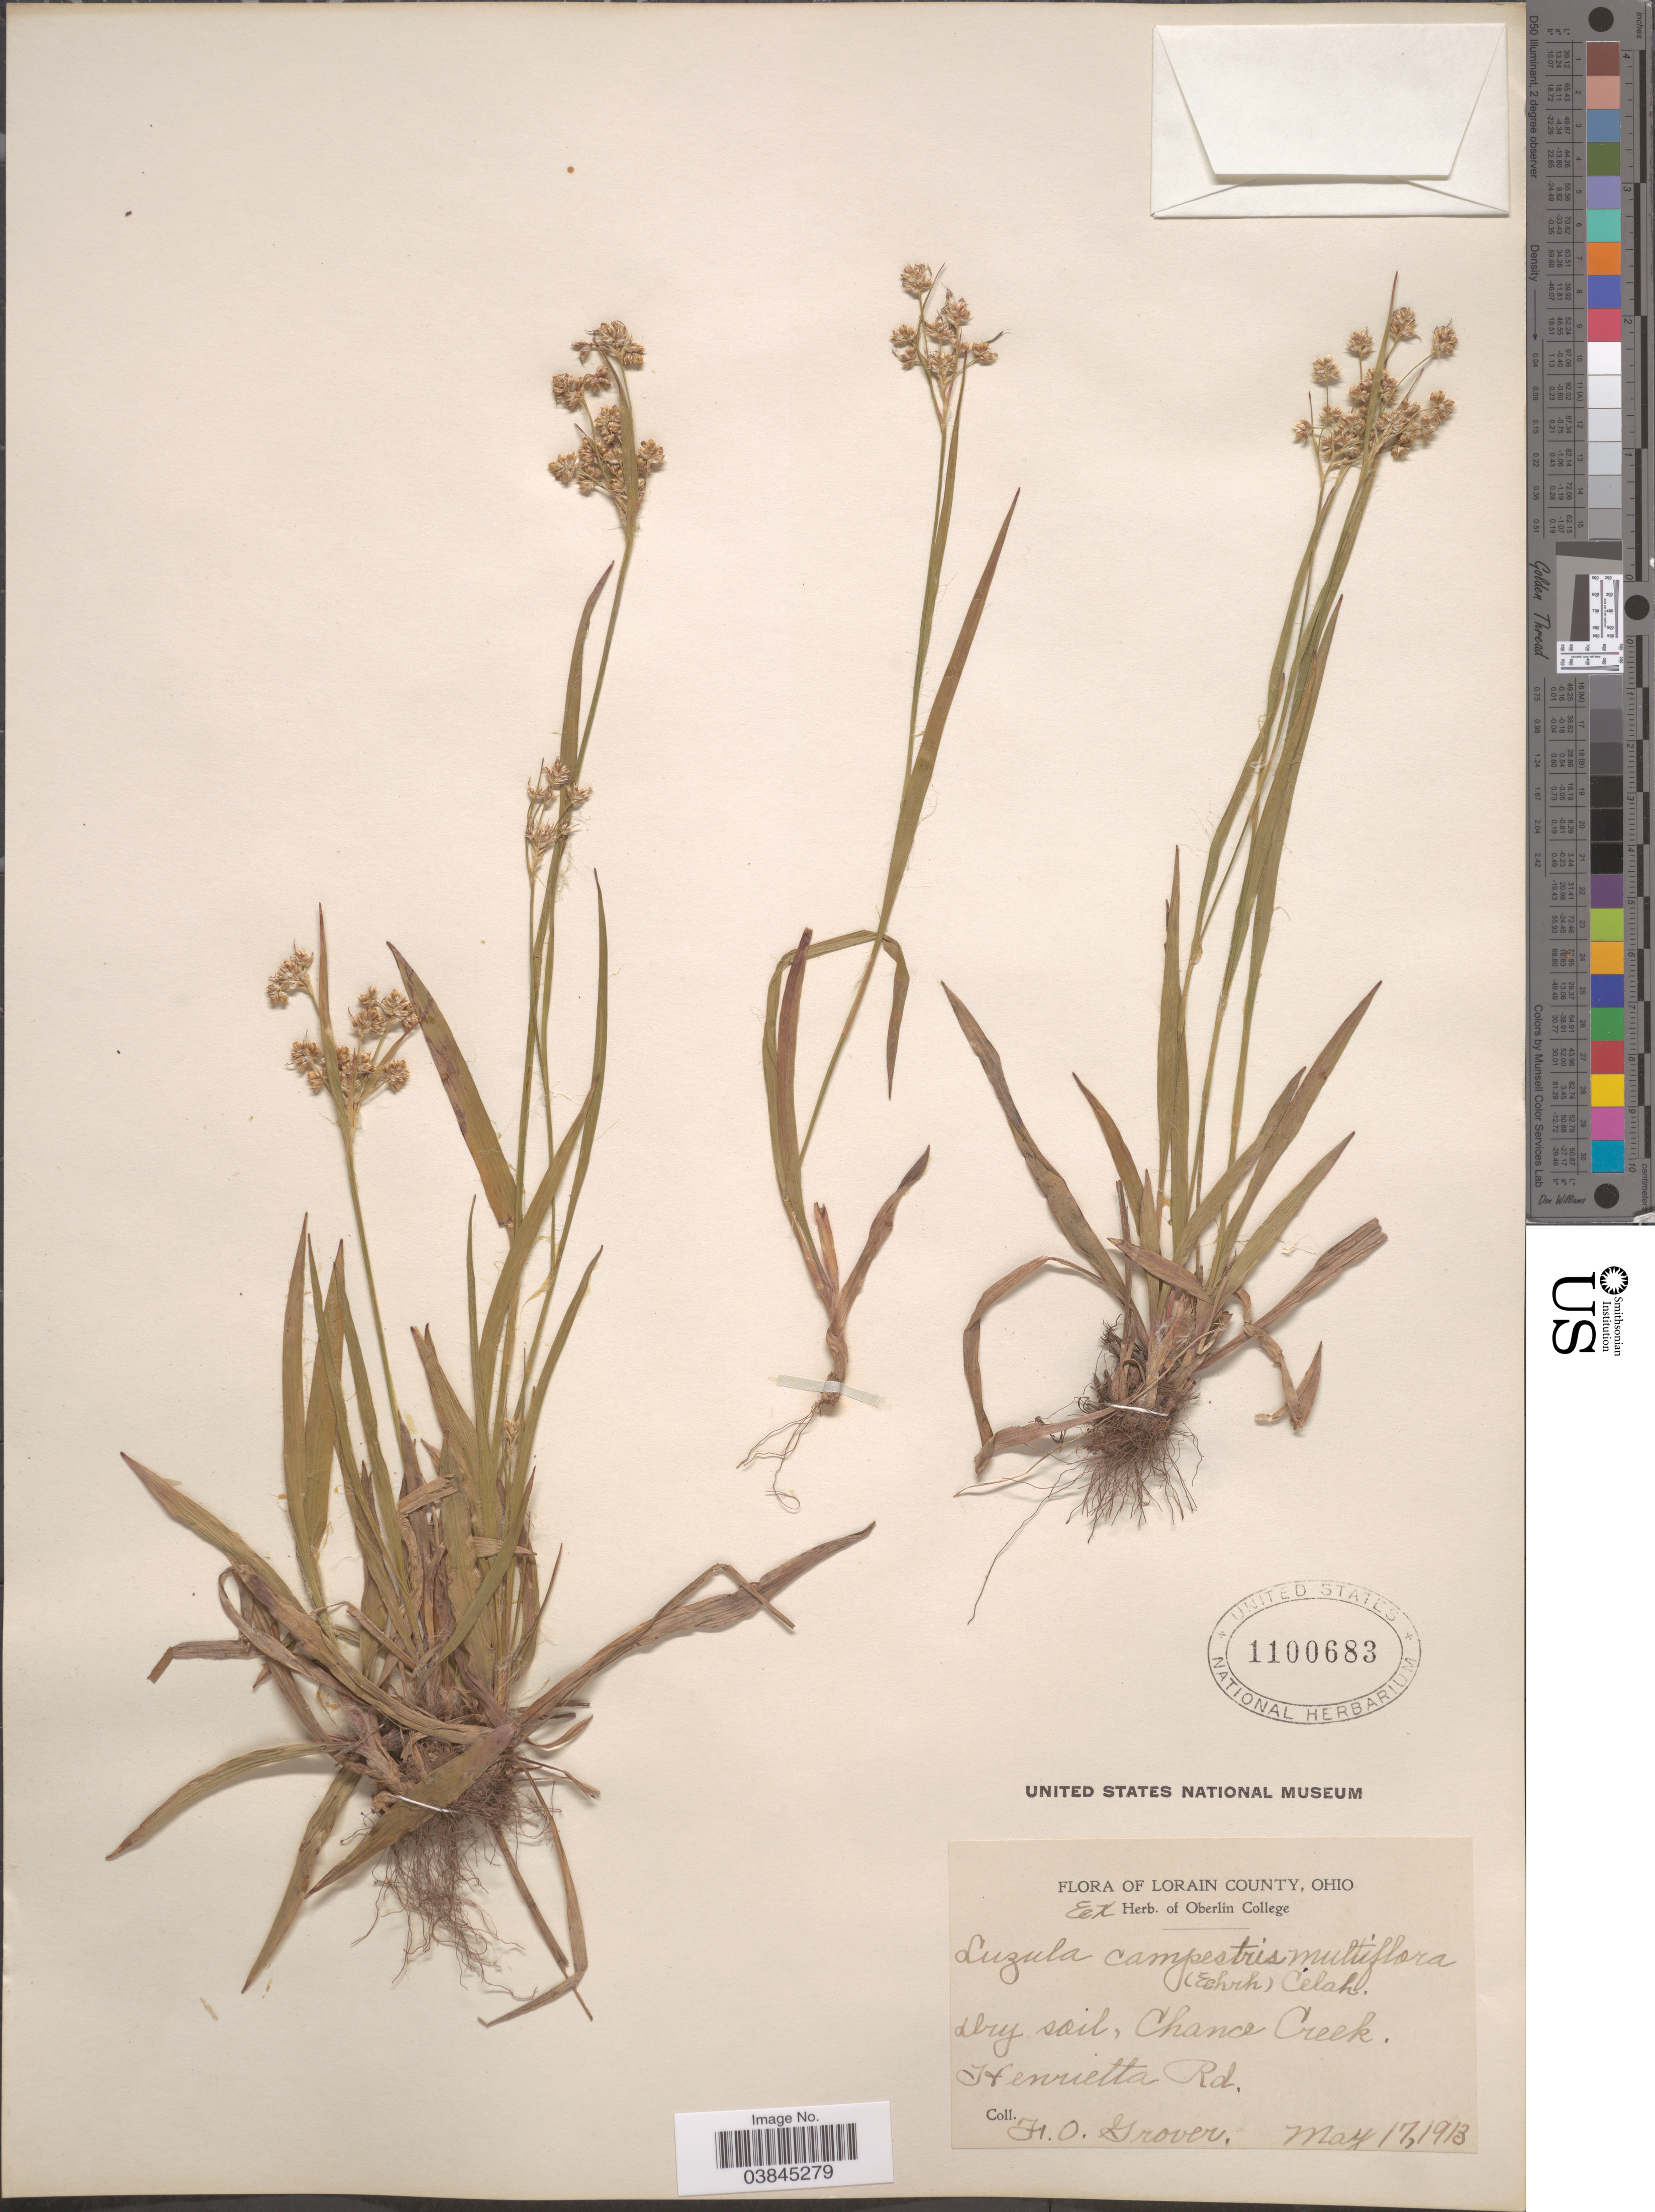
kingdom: Plantae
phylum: Tracheophyta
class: Liliopsida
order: Poales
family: Juncaceae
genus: Luzula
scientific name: Luzula campestris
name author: (L.) DC.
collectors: H. Grover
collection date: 1913-05-17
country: United States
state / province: Ohio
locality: Lorain County. Chance Creek. Henrietta Rd.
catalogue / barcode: US 1100683